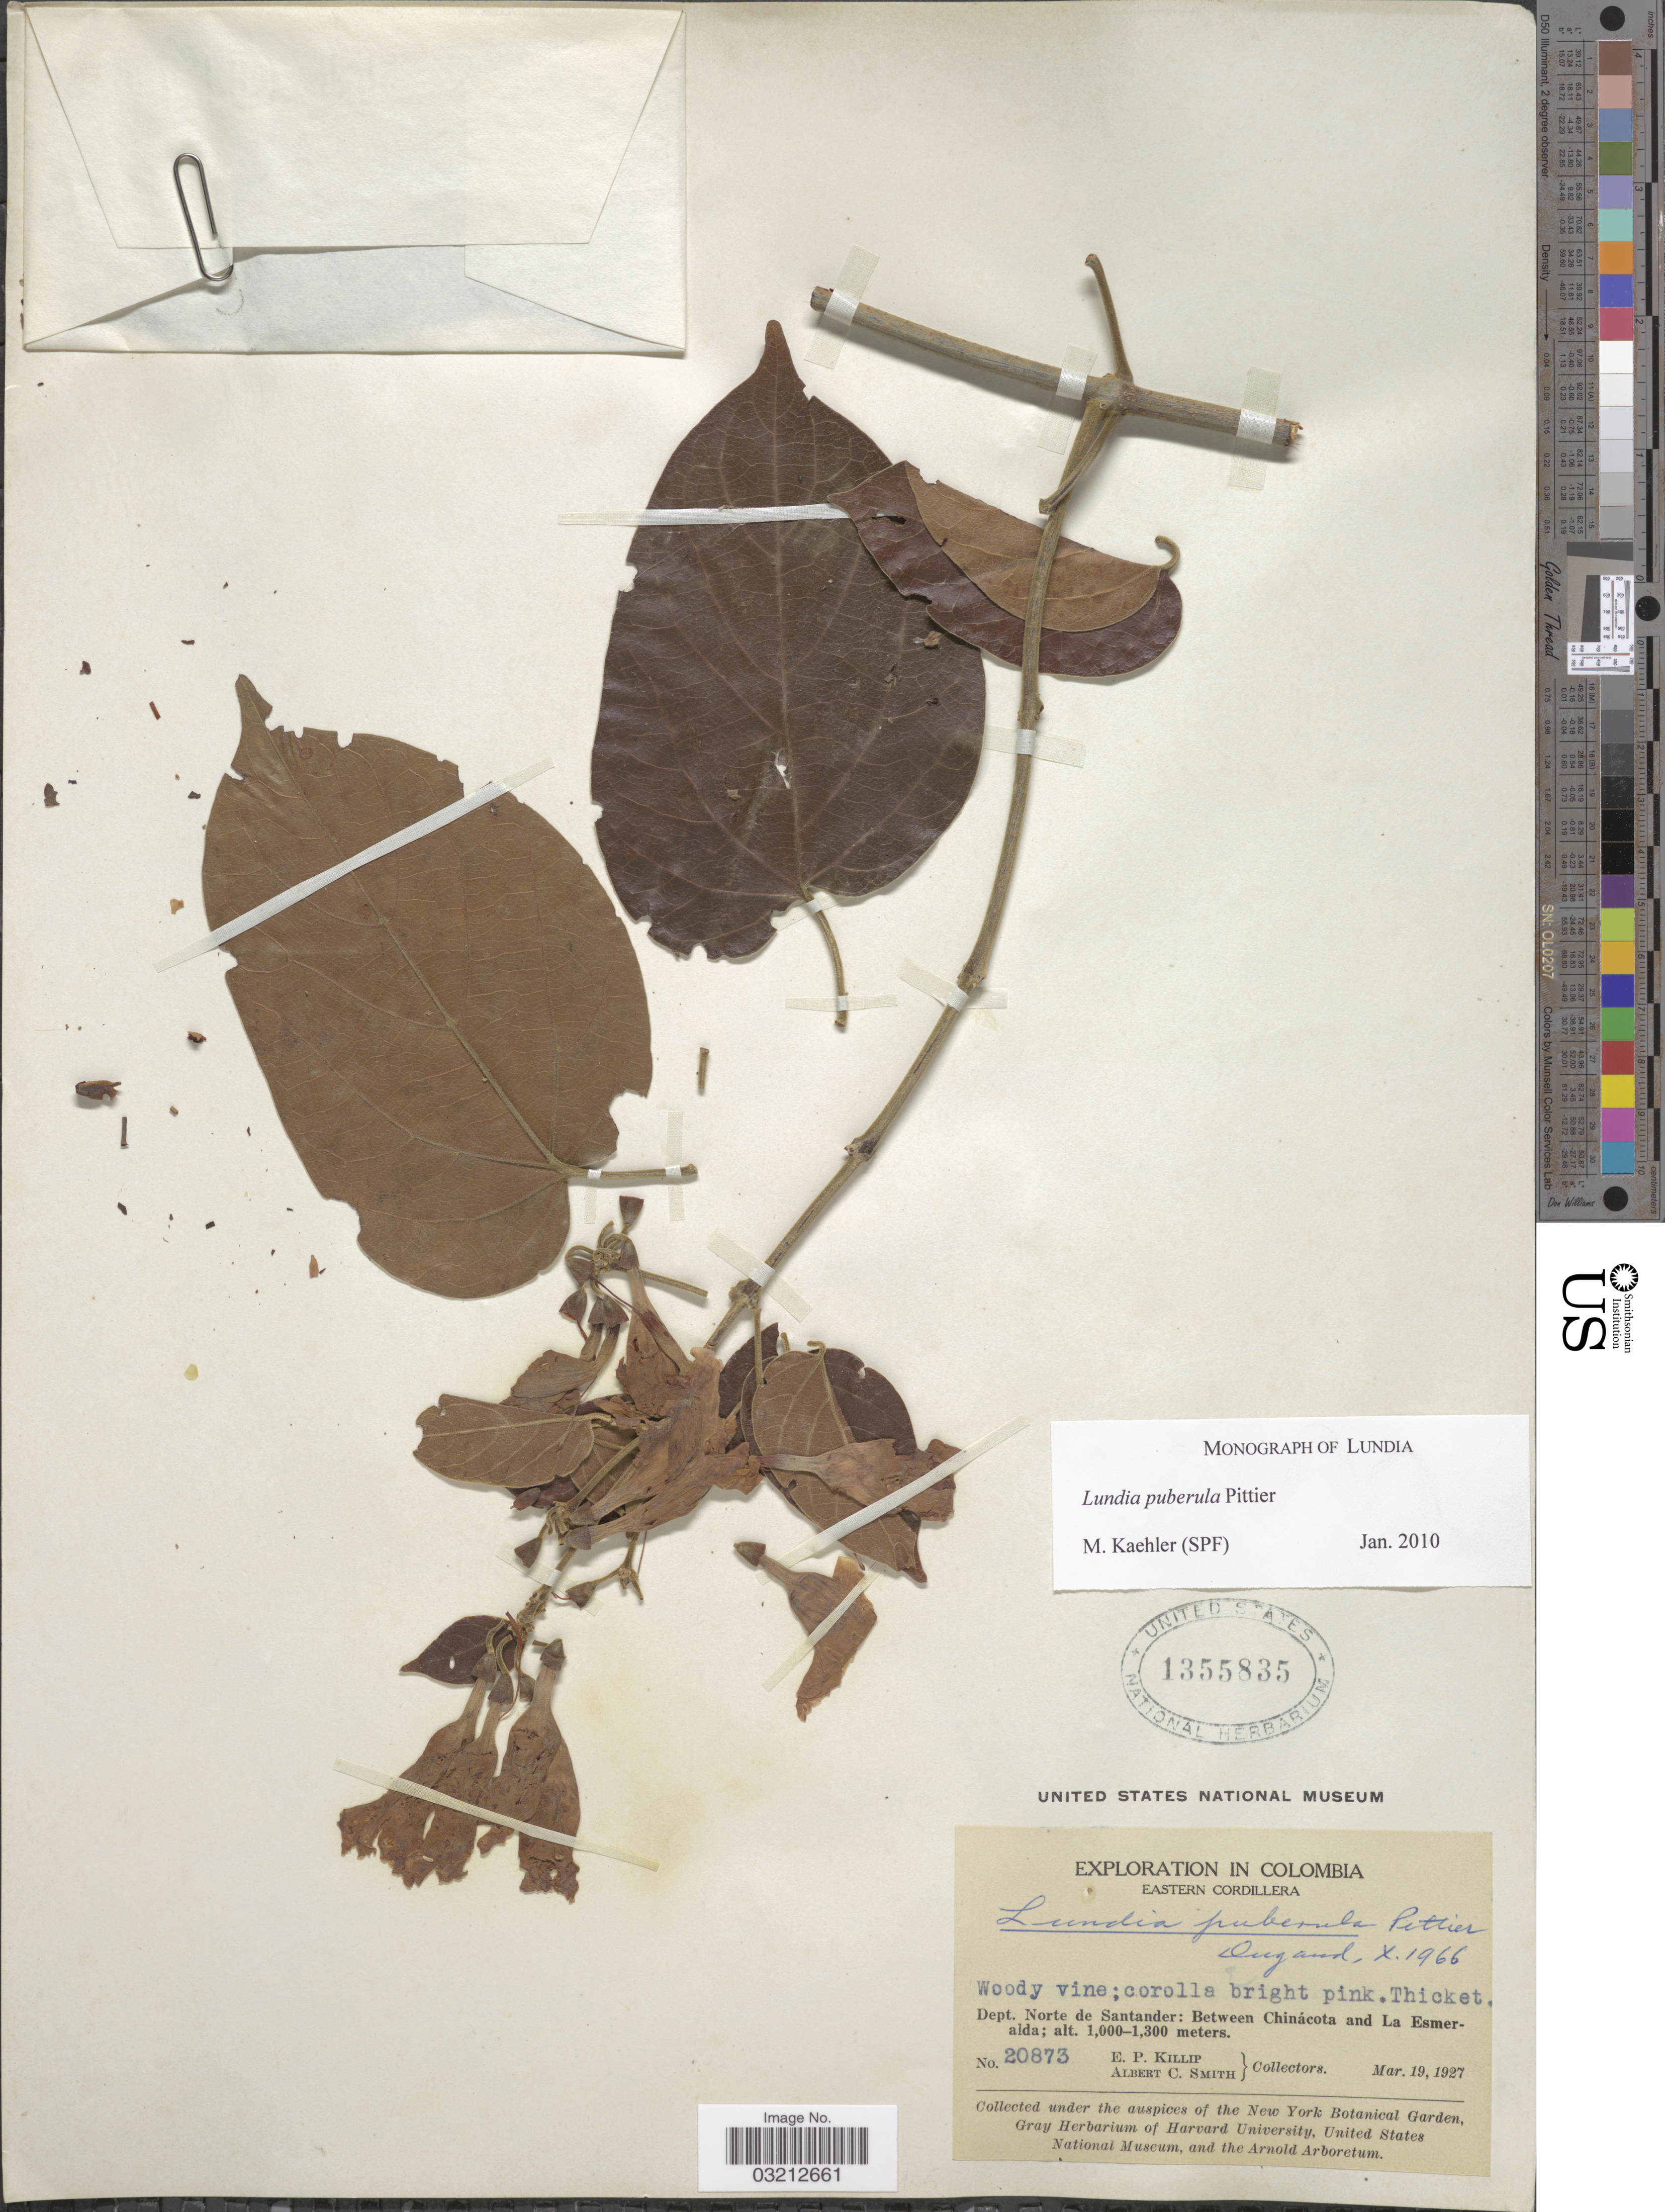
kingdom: Plantae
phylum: Tracheophyta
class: Magnoliopsida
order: Lamiales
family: Bignoniaceae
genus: Lundia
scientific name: Lundia puberula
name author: Pittier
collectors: E. P. Killip & A. C. Smith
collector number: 20873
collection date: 1927-03-19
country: Colombia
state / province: Norte de Santander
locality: Eastern Cordillera. Dept. Norte de Santander: Between Chinácota and La Esmeralda.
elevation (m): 1000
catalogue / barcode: US 1355835